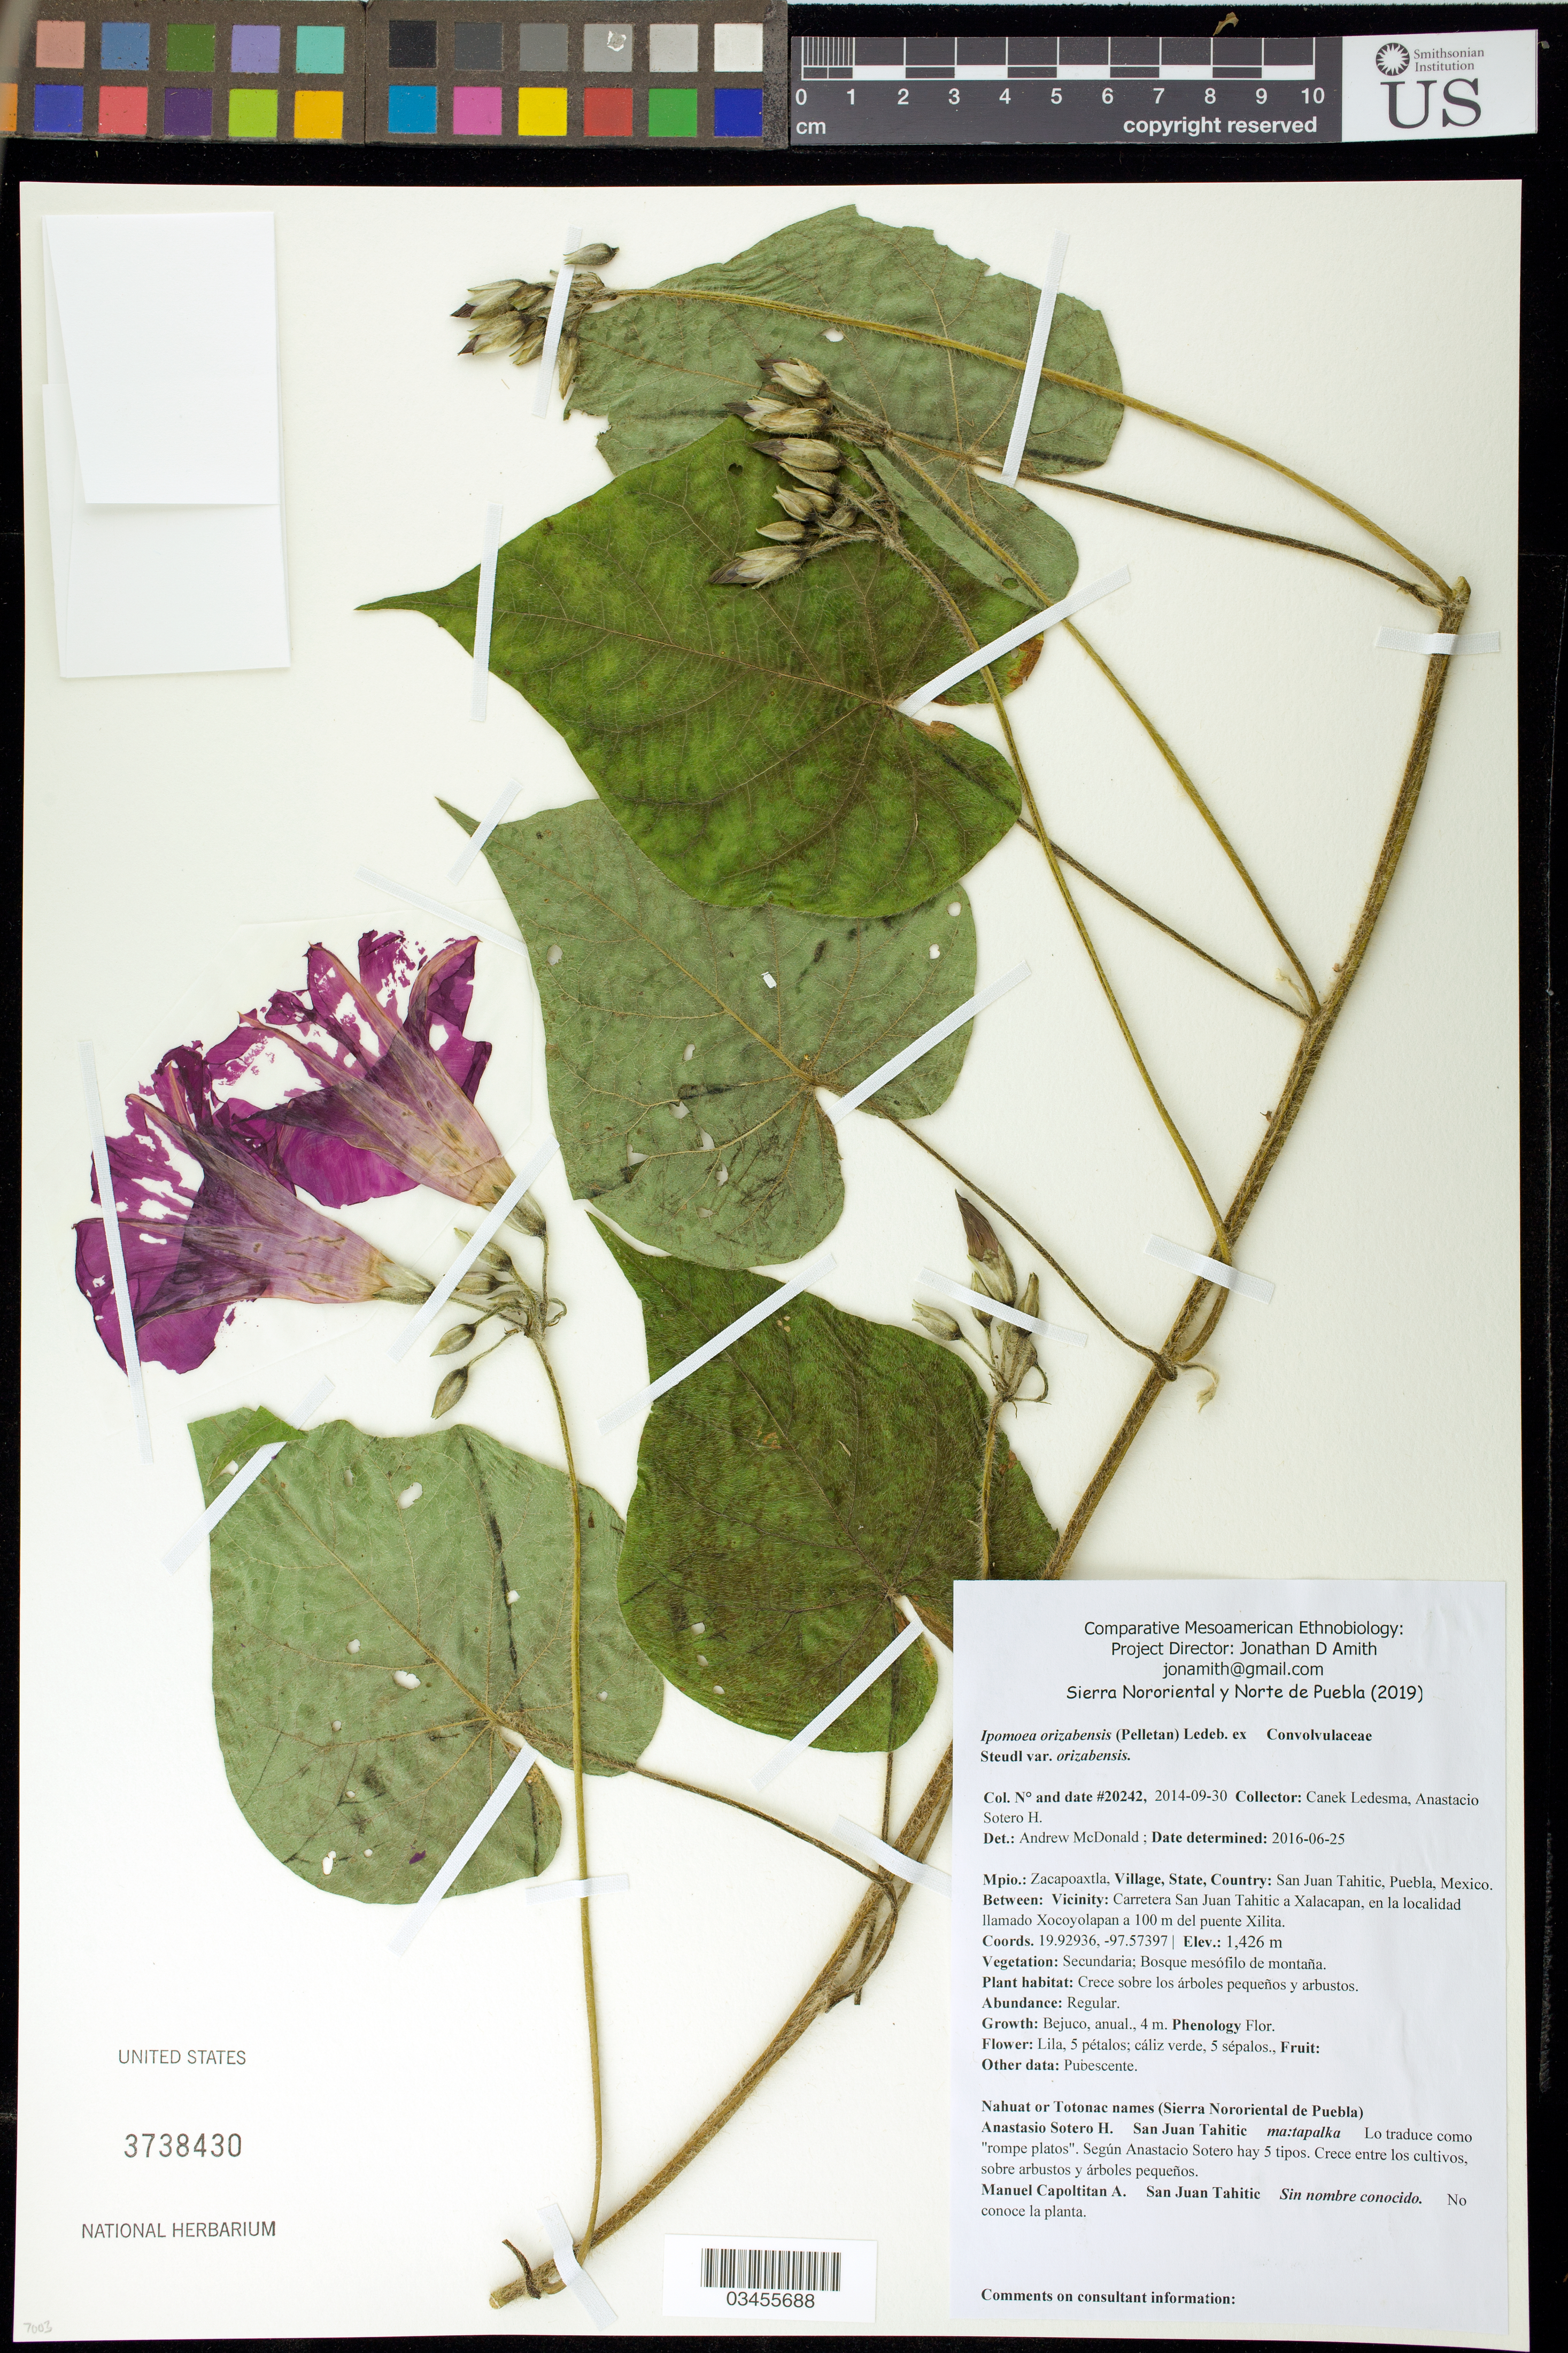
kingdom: Plantae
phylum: Tracheophyta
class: Magnoliopsida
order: Solanales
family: Convolvulaceae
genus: Ipomoea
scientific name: Ipomoea orizabensis var. orizabensis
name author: (G. Pelletan) Ledeb. ex Steud.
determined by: McDonald, A.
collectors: Canek Ledesma C.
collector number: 20242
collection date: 2014-09-30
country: México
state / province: Puebla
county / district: Zacapoaxtla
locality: PUEBLO: San Juan Tahitic; LOCALIDAD EXACTA: Carretera San Juan Tahitic a Xalacapan, en la localidad llamado Xocoyolapan a 100 m del puente Xilita.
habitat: Bosque mesófilo de montaña; crece sobre los árboles pequeños y arbustos.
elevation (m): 1426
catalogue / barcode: US 3738430